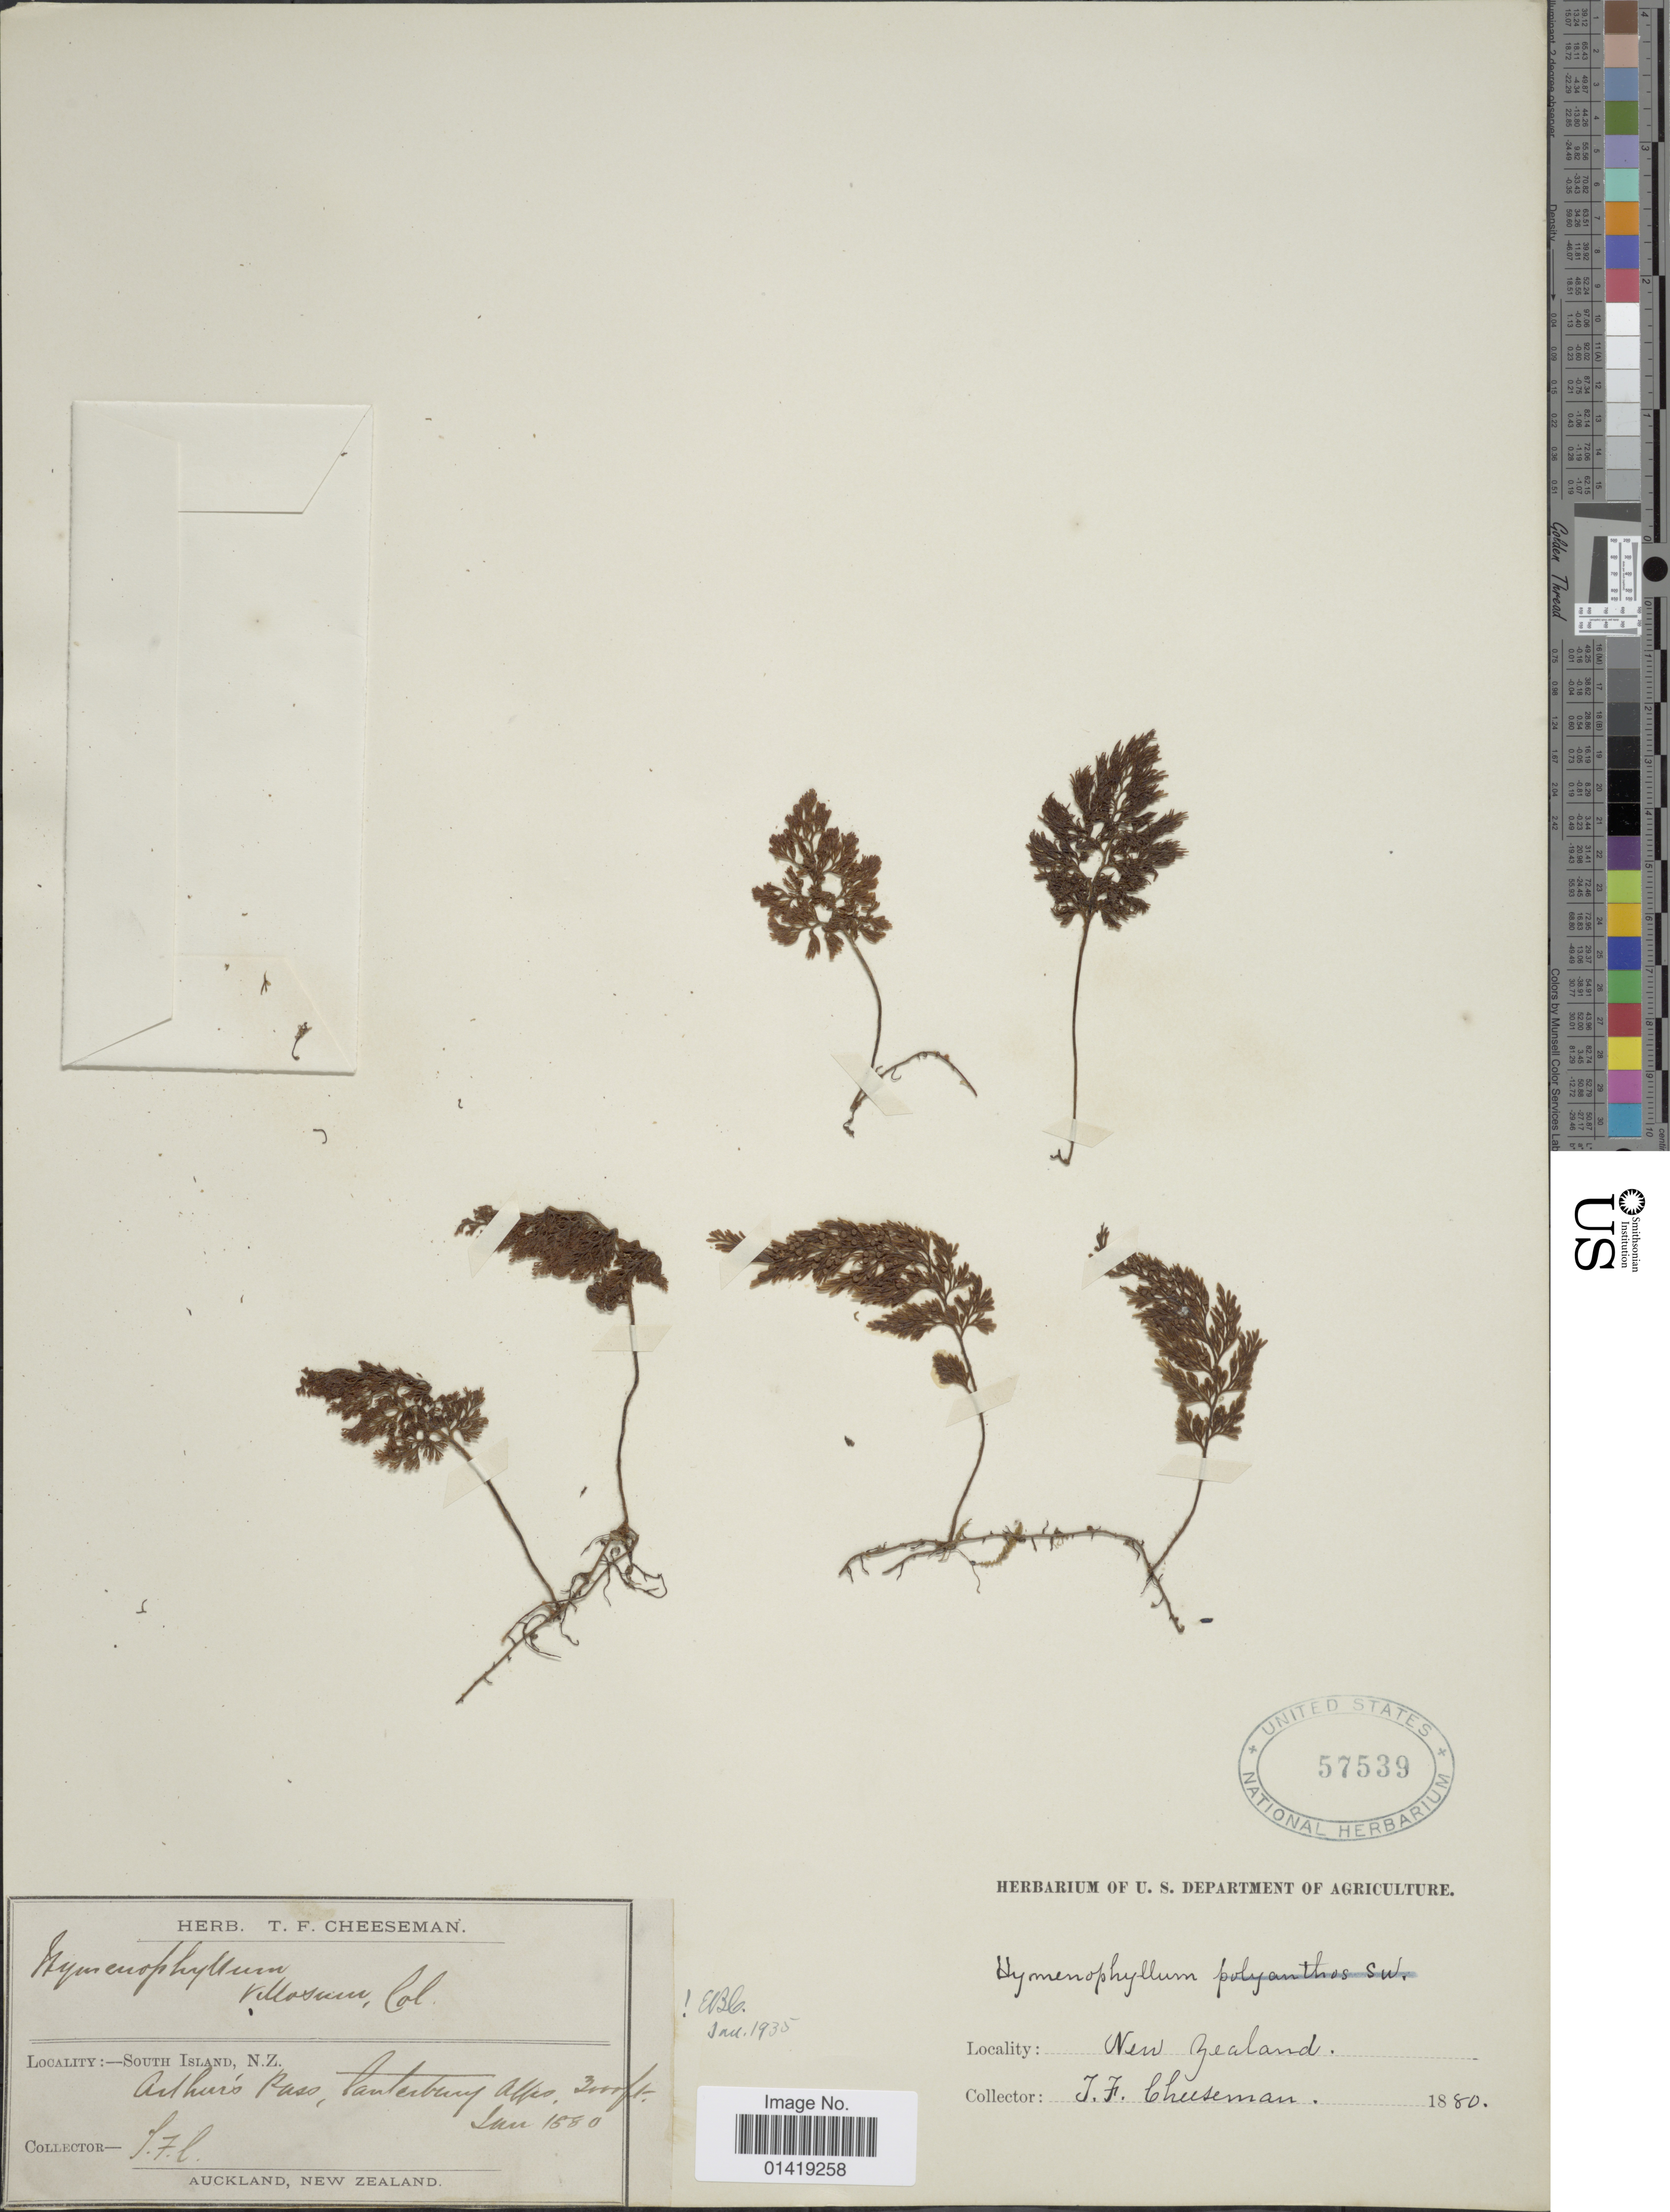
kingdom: Plantae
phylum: Tracheophyta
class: Polypodiopsida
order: Hymenophyllales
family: Hymenophyllaceae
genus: Hymenophyllum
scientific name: Hymenophyllum villosum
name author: Colenso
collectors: T. F. Cheeseman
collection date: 1880-01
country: New Zealand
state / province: Auckland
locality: South Island N.Z. Arthur's Pass, Canterbury Alpes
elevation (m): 914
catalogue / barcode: US 57539